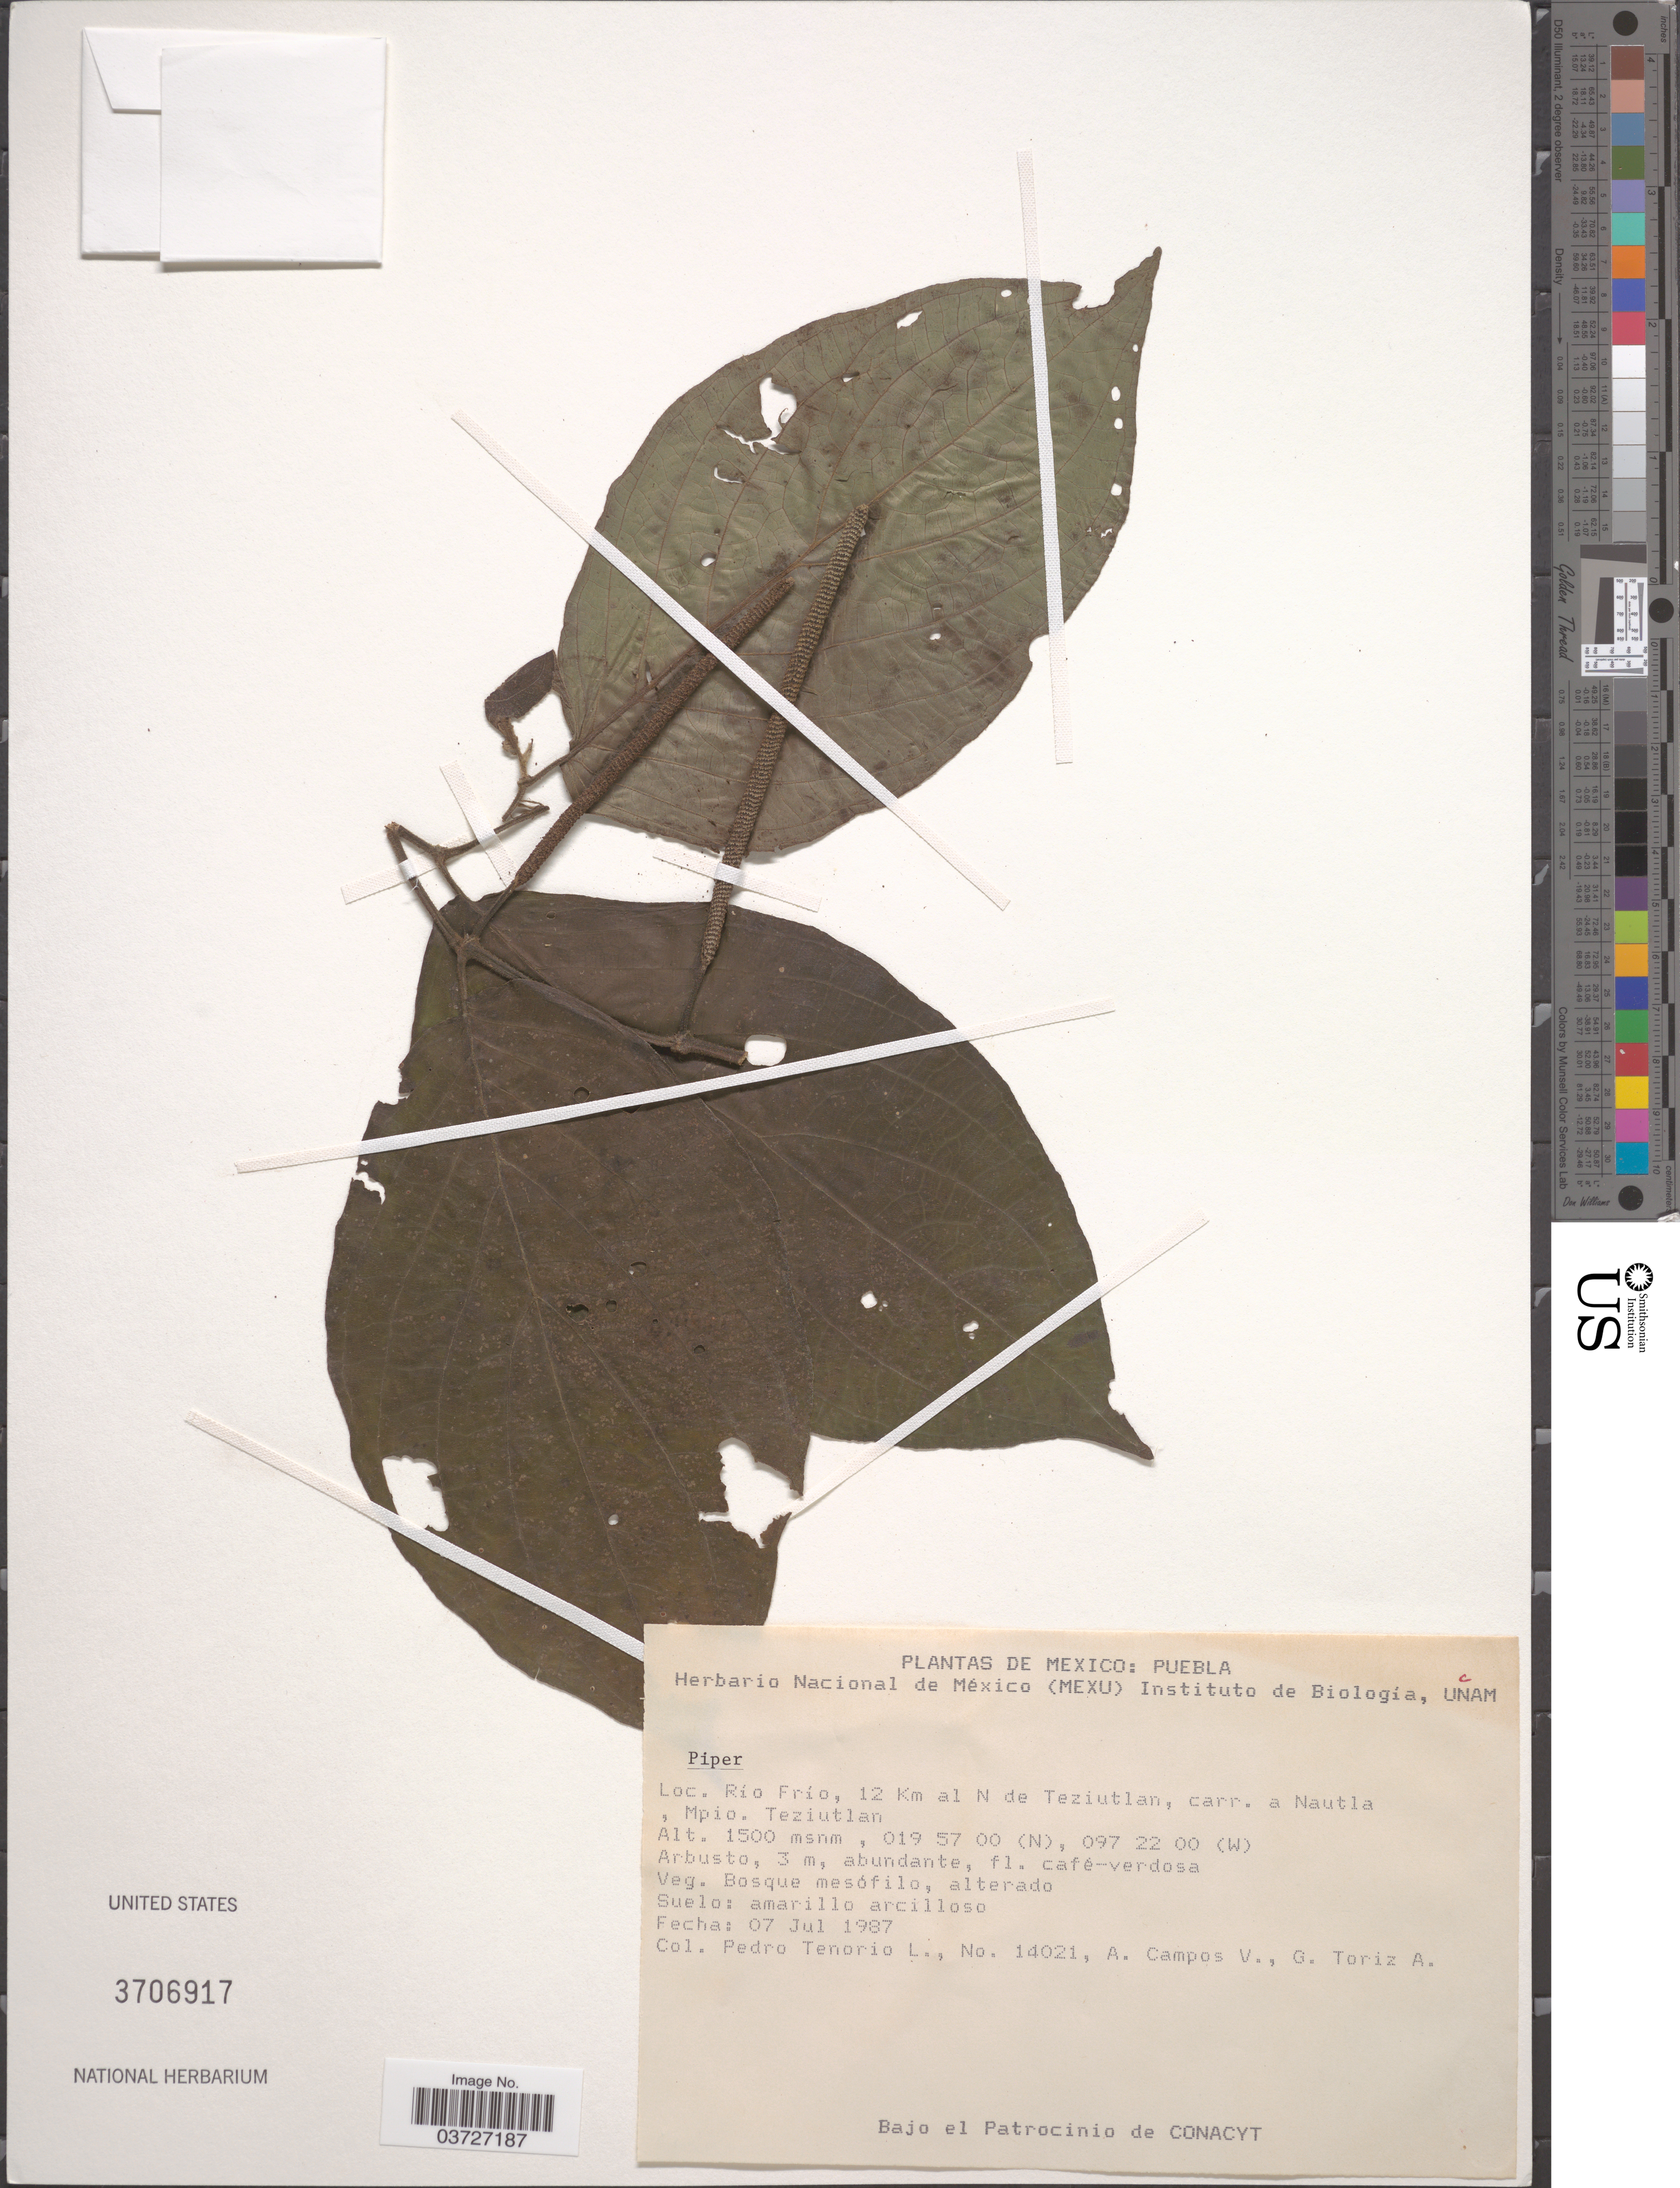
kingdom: Plantae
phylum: Tracheophyta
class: Magnoliopsida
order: Piperales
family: Piperaceae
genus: Piper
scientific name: Piper sp.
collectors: P. Tenorio L., A. Campos V. & G. Toriz A.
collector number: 14021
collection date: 1987-07-07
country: Mexico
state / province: Puebla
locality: Río Frío, 12 Km al N de Teziutlan, carr. a Nautla, Mpio. Teziutlan.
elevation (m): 1500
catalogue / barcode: US 3706917